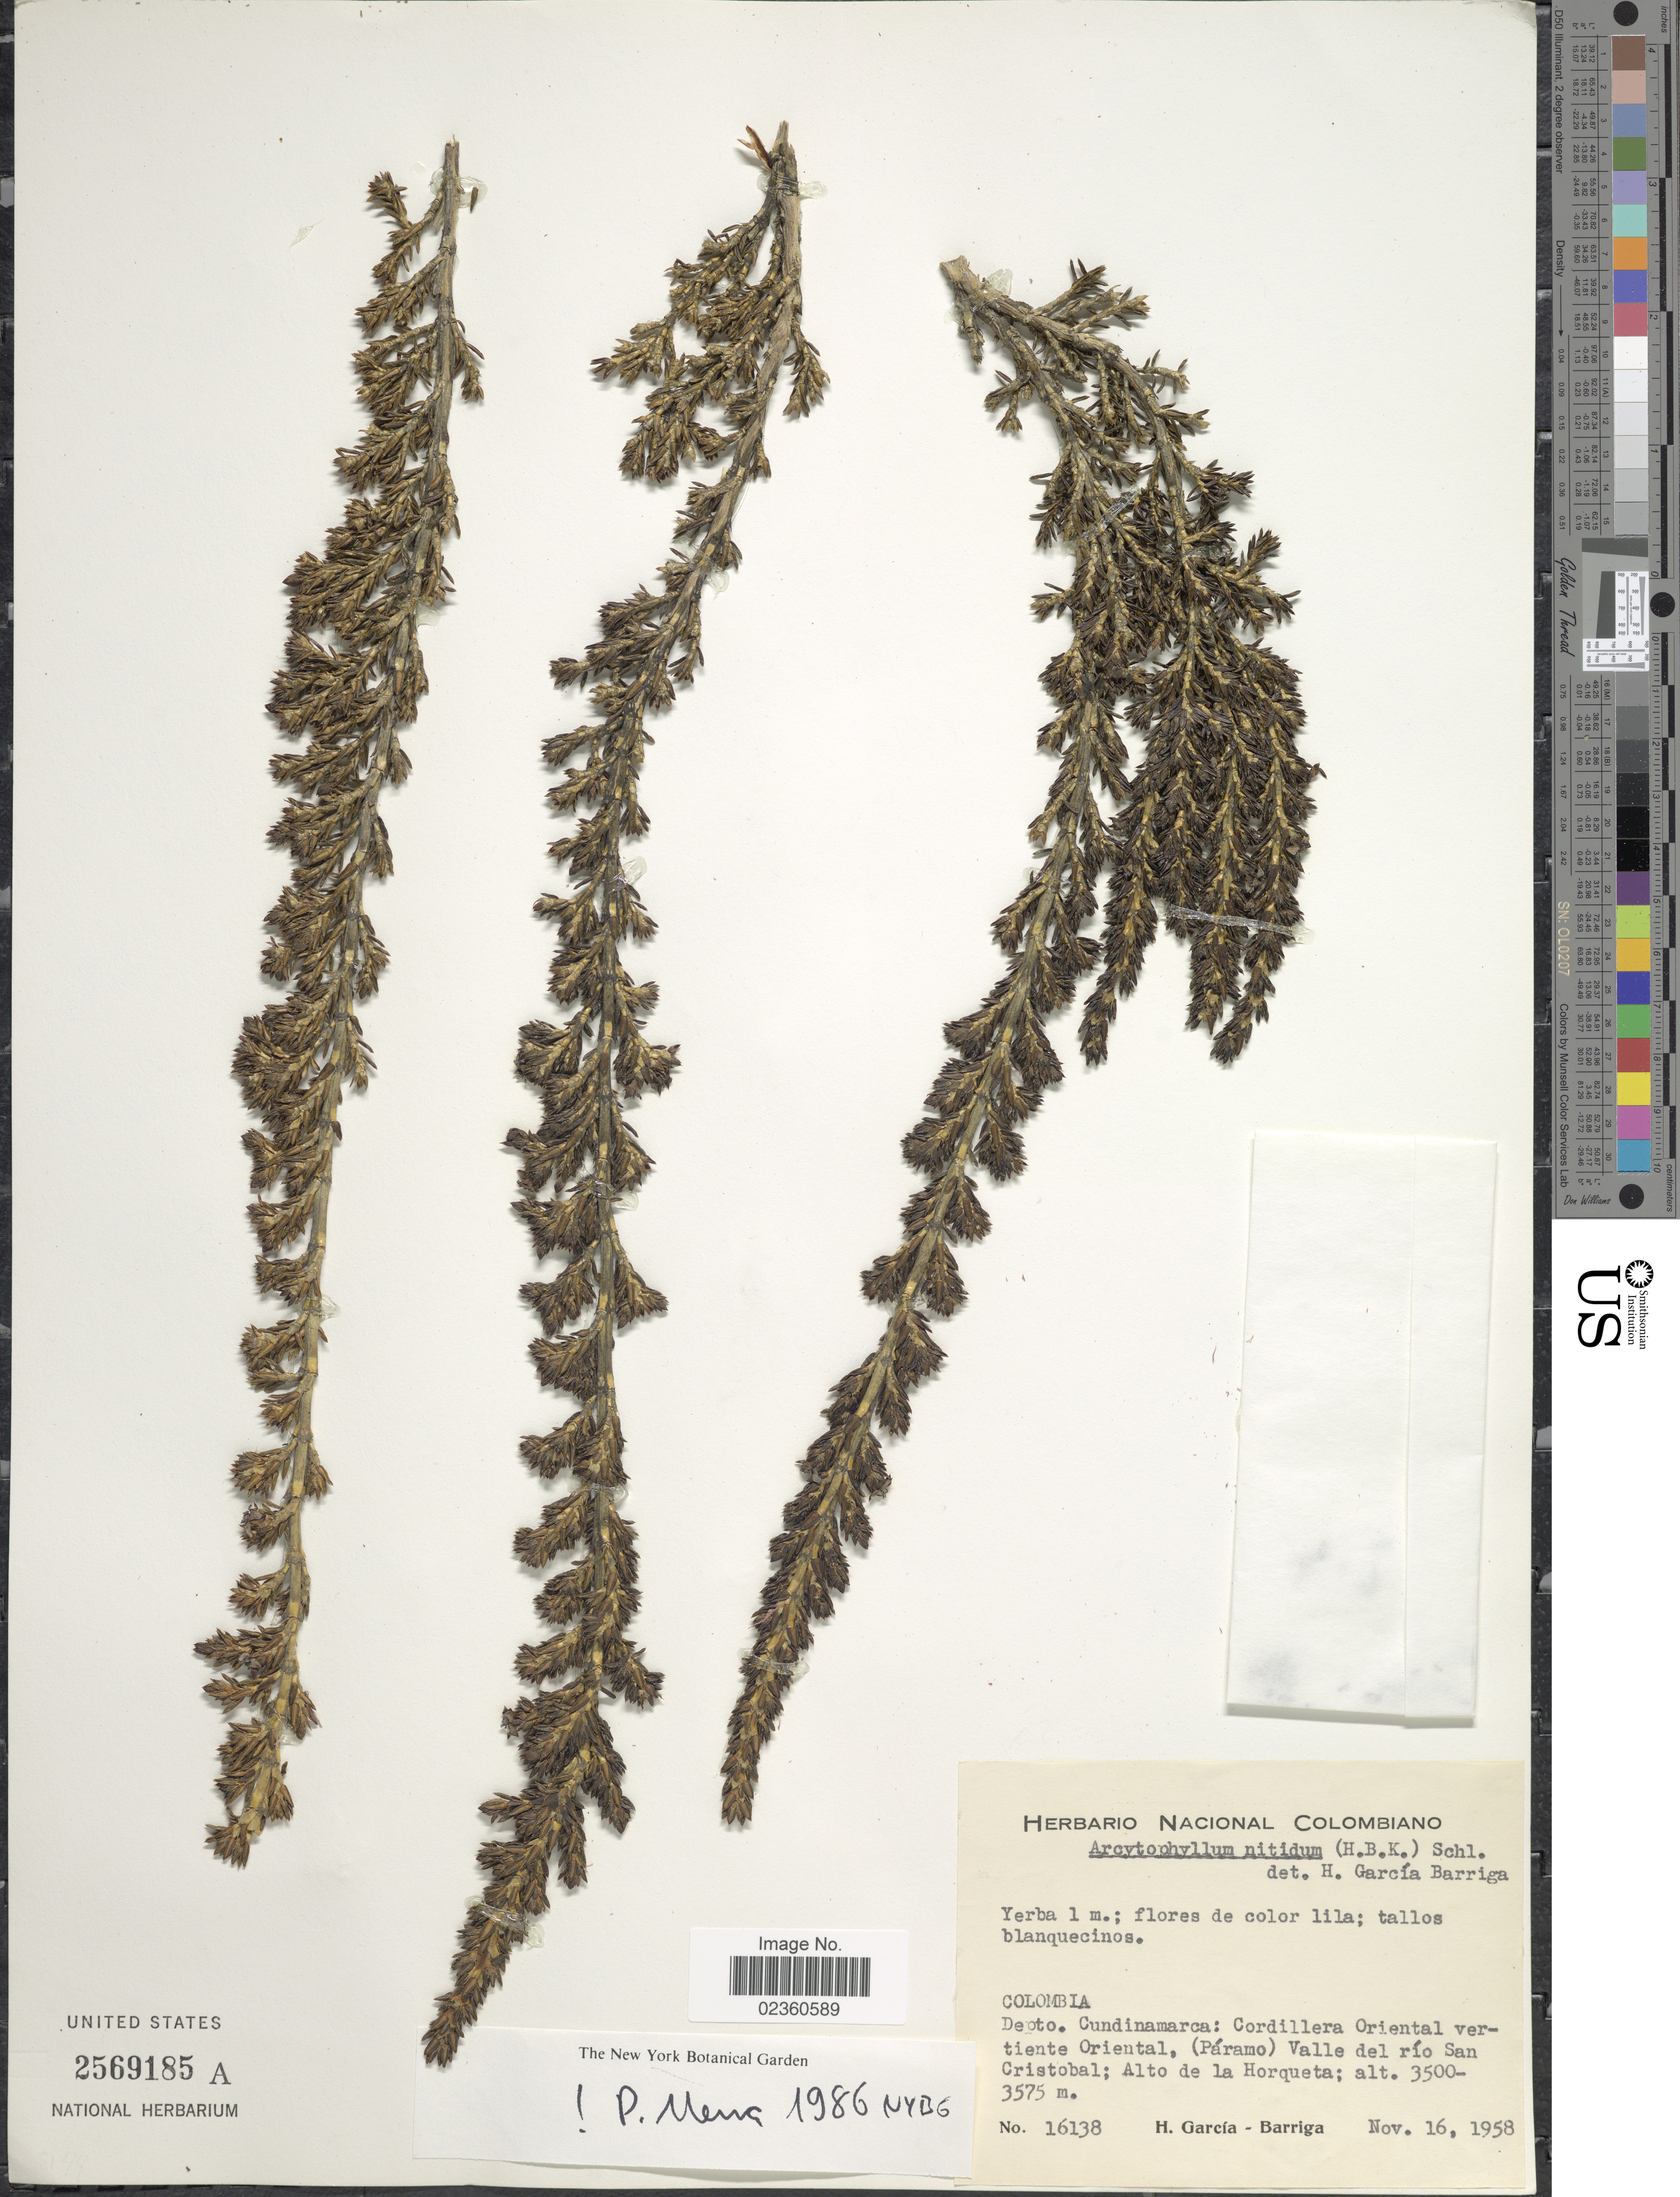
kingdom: Plantae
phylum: Tracheophyta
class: Magnoliopsida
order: Gentianales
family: Rubiaceae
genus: Arcytophyllum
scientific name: Arcytophyllum nitidum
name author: (Kunth) Schltdl.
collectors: H. García Barriga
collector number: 16138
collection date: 1958-11-16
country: Colombia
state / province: Cundinamarca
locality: Depto. Cundinamarca: Cordillera Oriental vertiente Oriental, (Páramo) Valle del río San Cristobal; Alto de la Horqueta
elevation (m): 3500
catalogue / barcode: US 2569185A